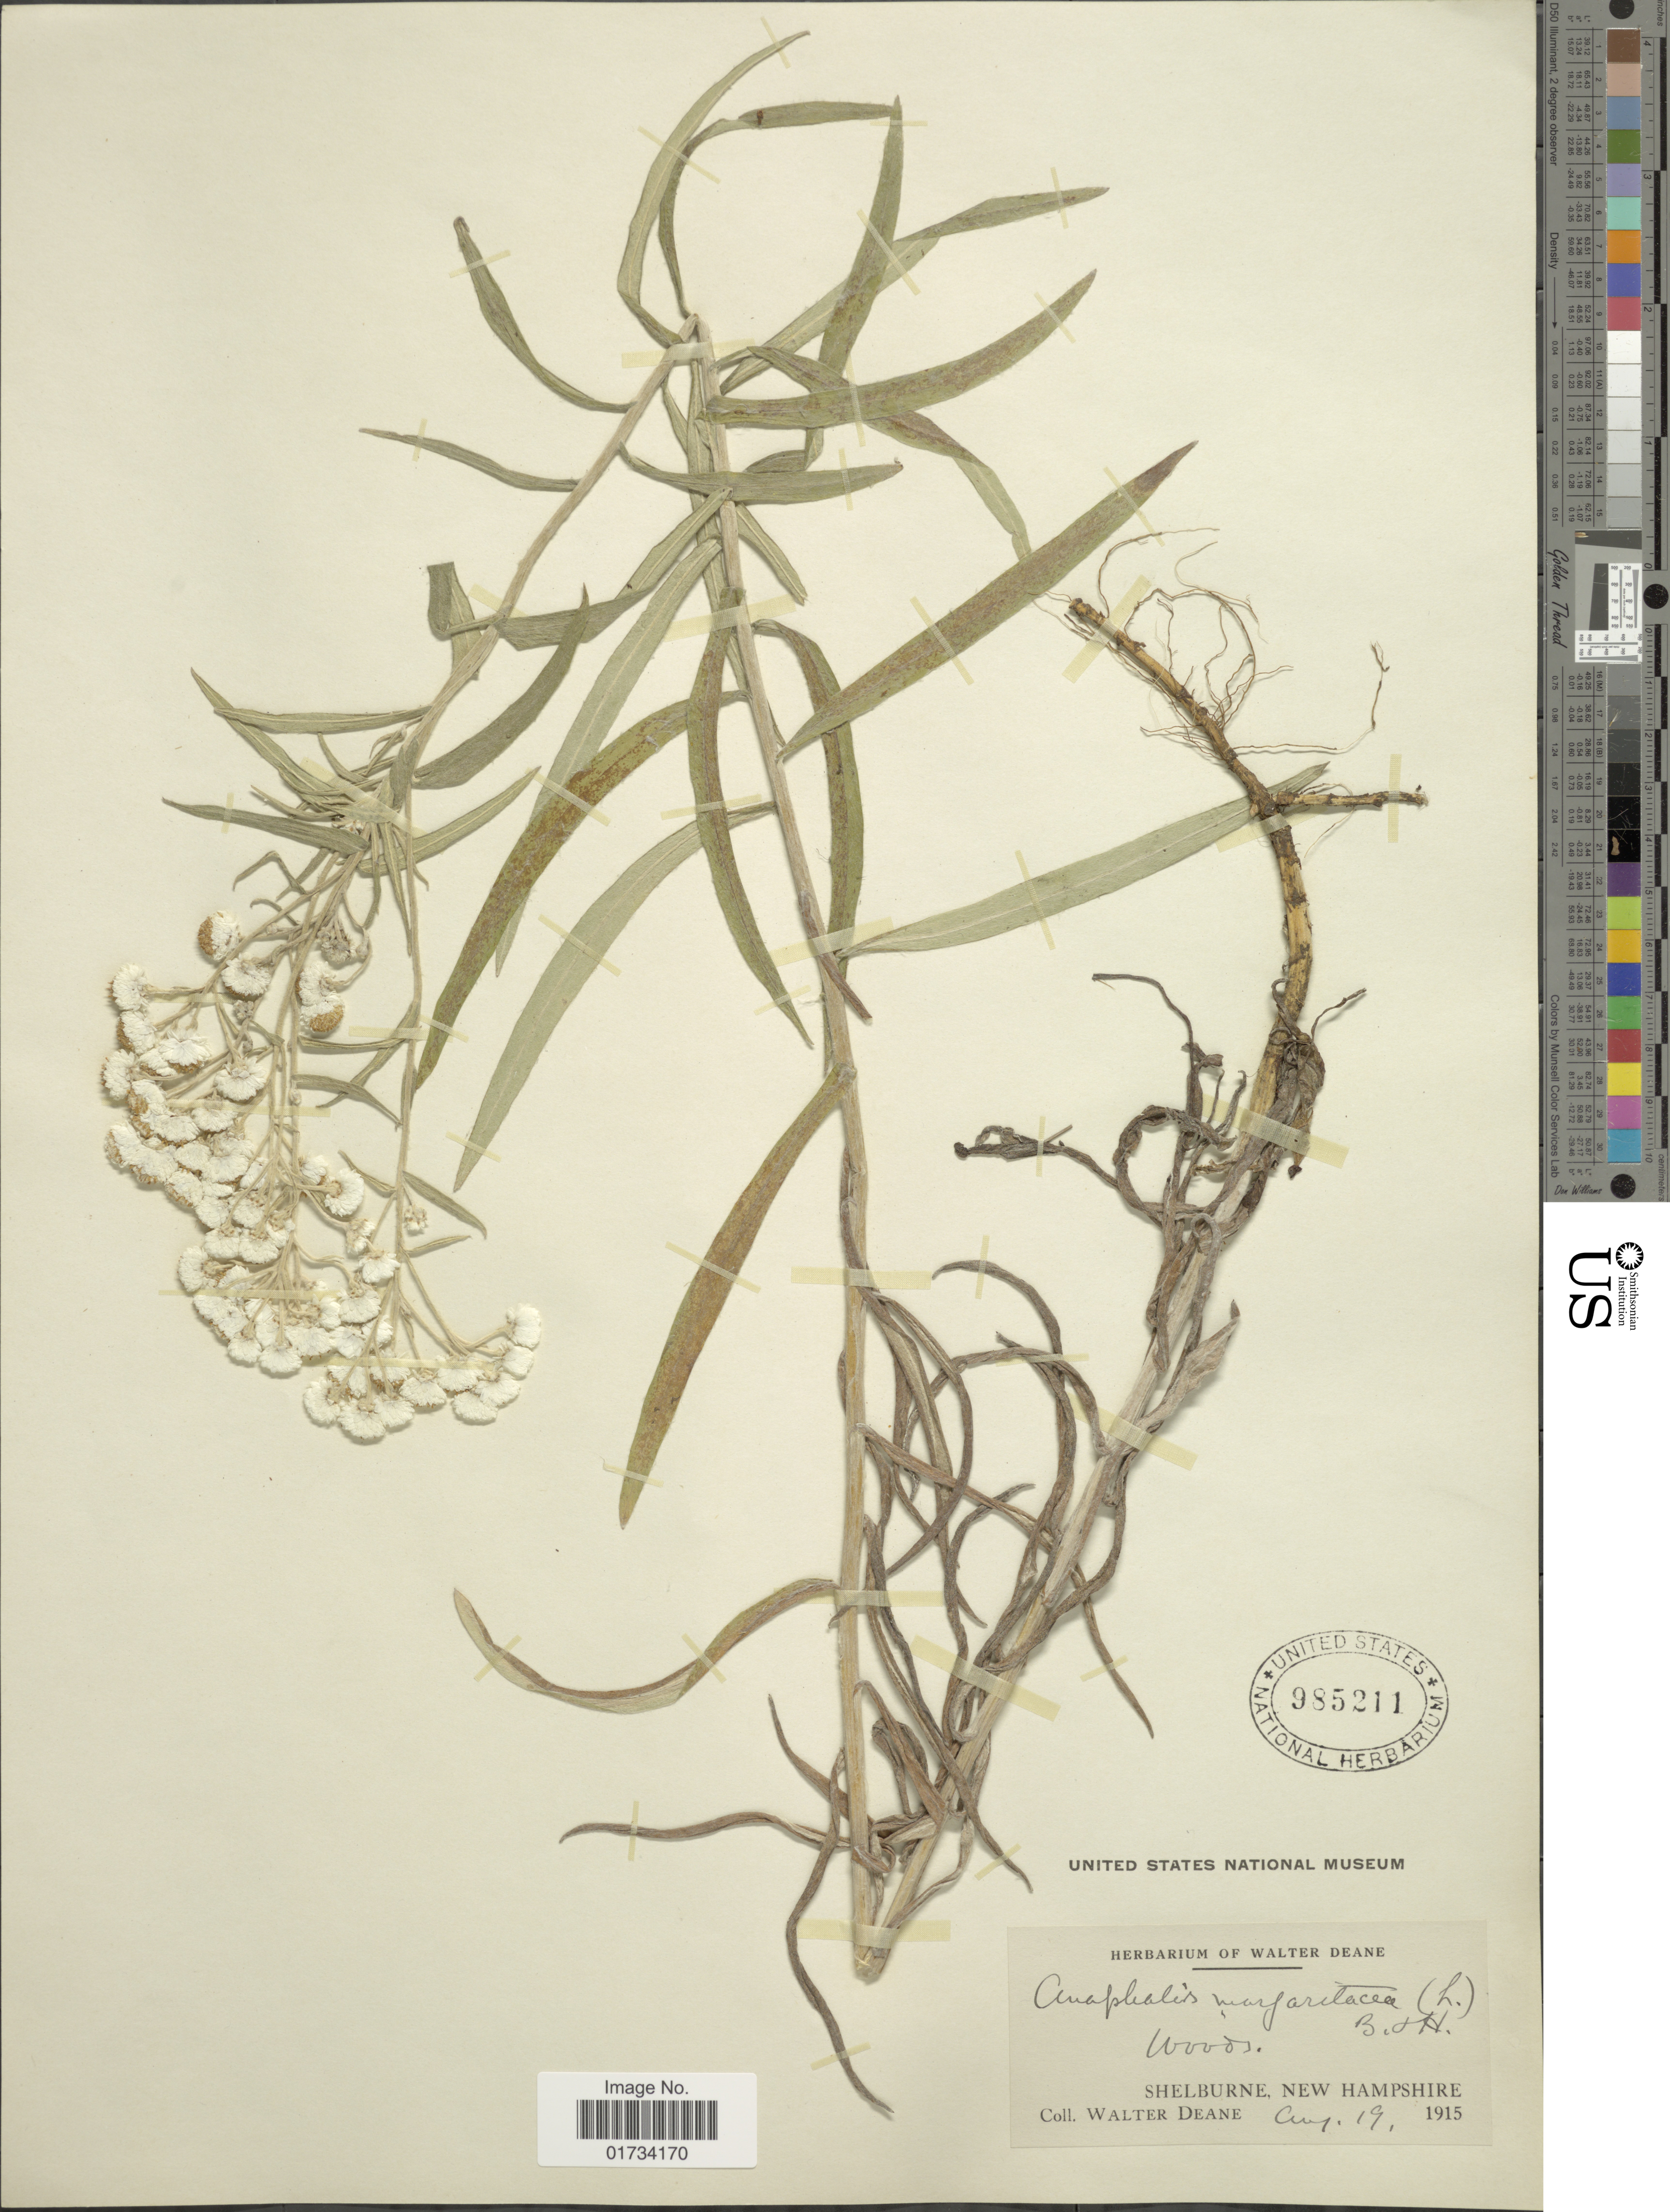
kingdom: Plantae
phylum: Tracheophyta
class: Magnoliopsida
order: Asterales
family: Asteraceae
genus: Anaphalis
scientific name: Anaphalis margaritacea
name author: (L.) Benth. & Hook. f.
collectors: W. Deane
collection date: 1915-08-19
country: United States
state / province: New Hampshire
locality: Shelburne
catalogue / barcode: US 985211